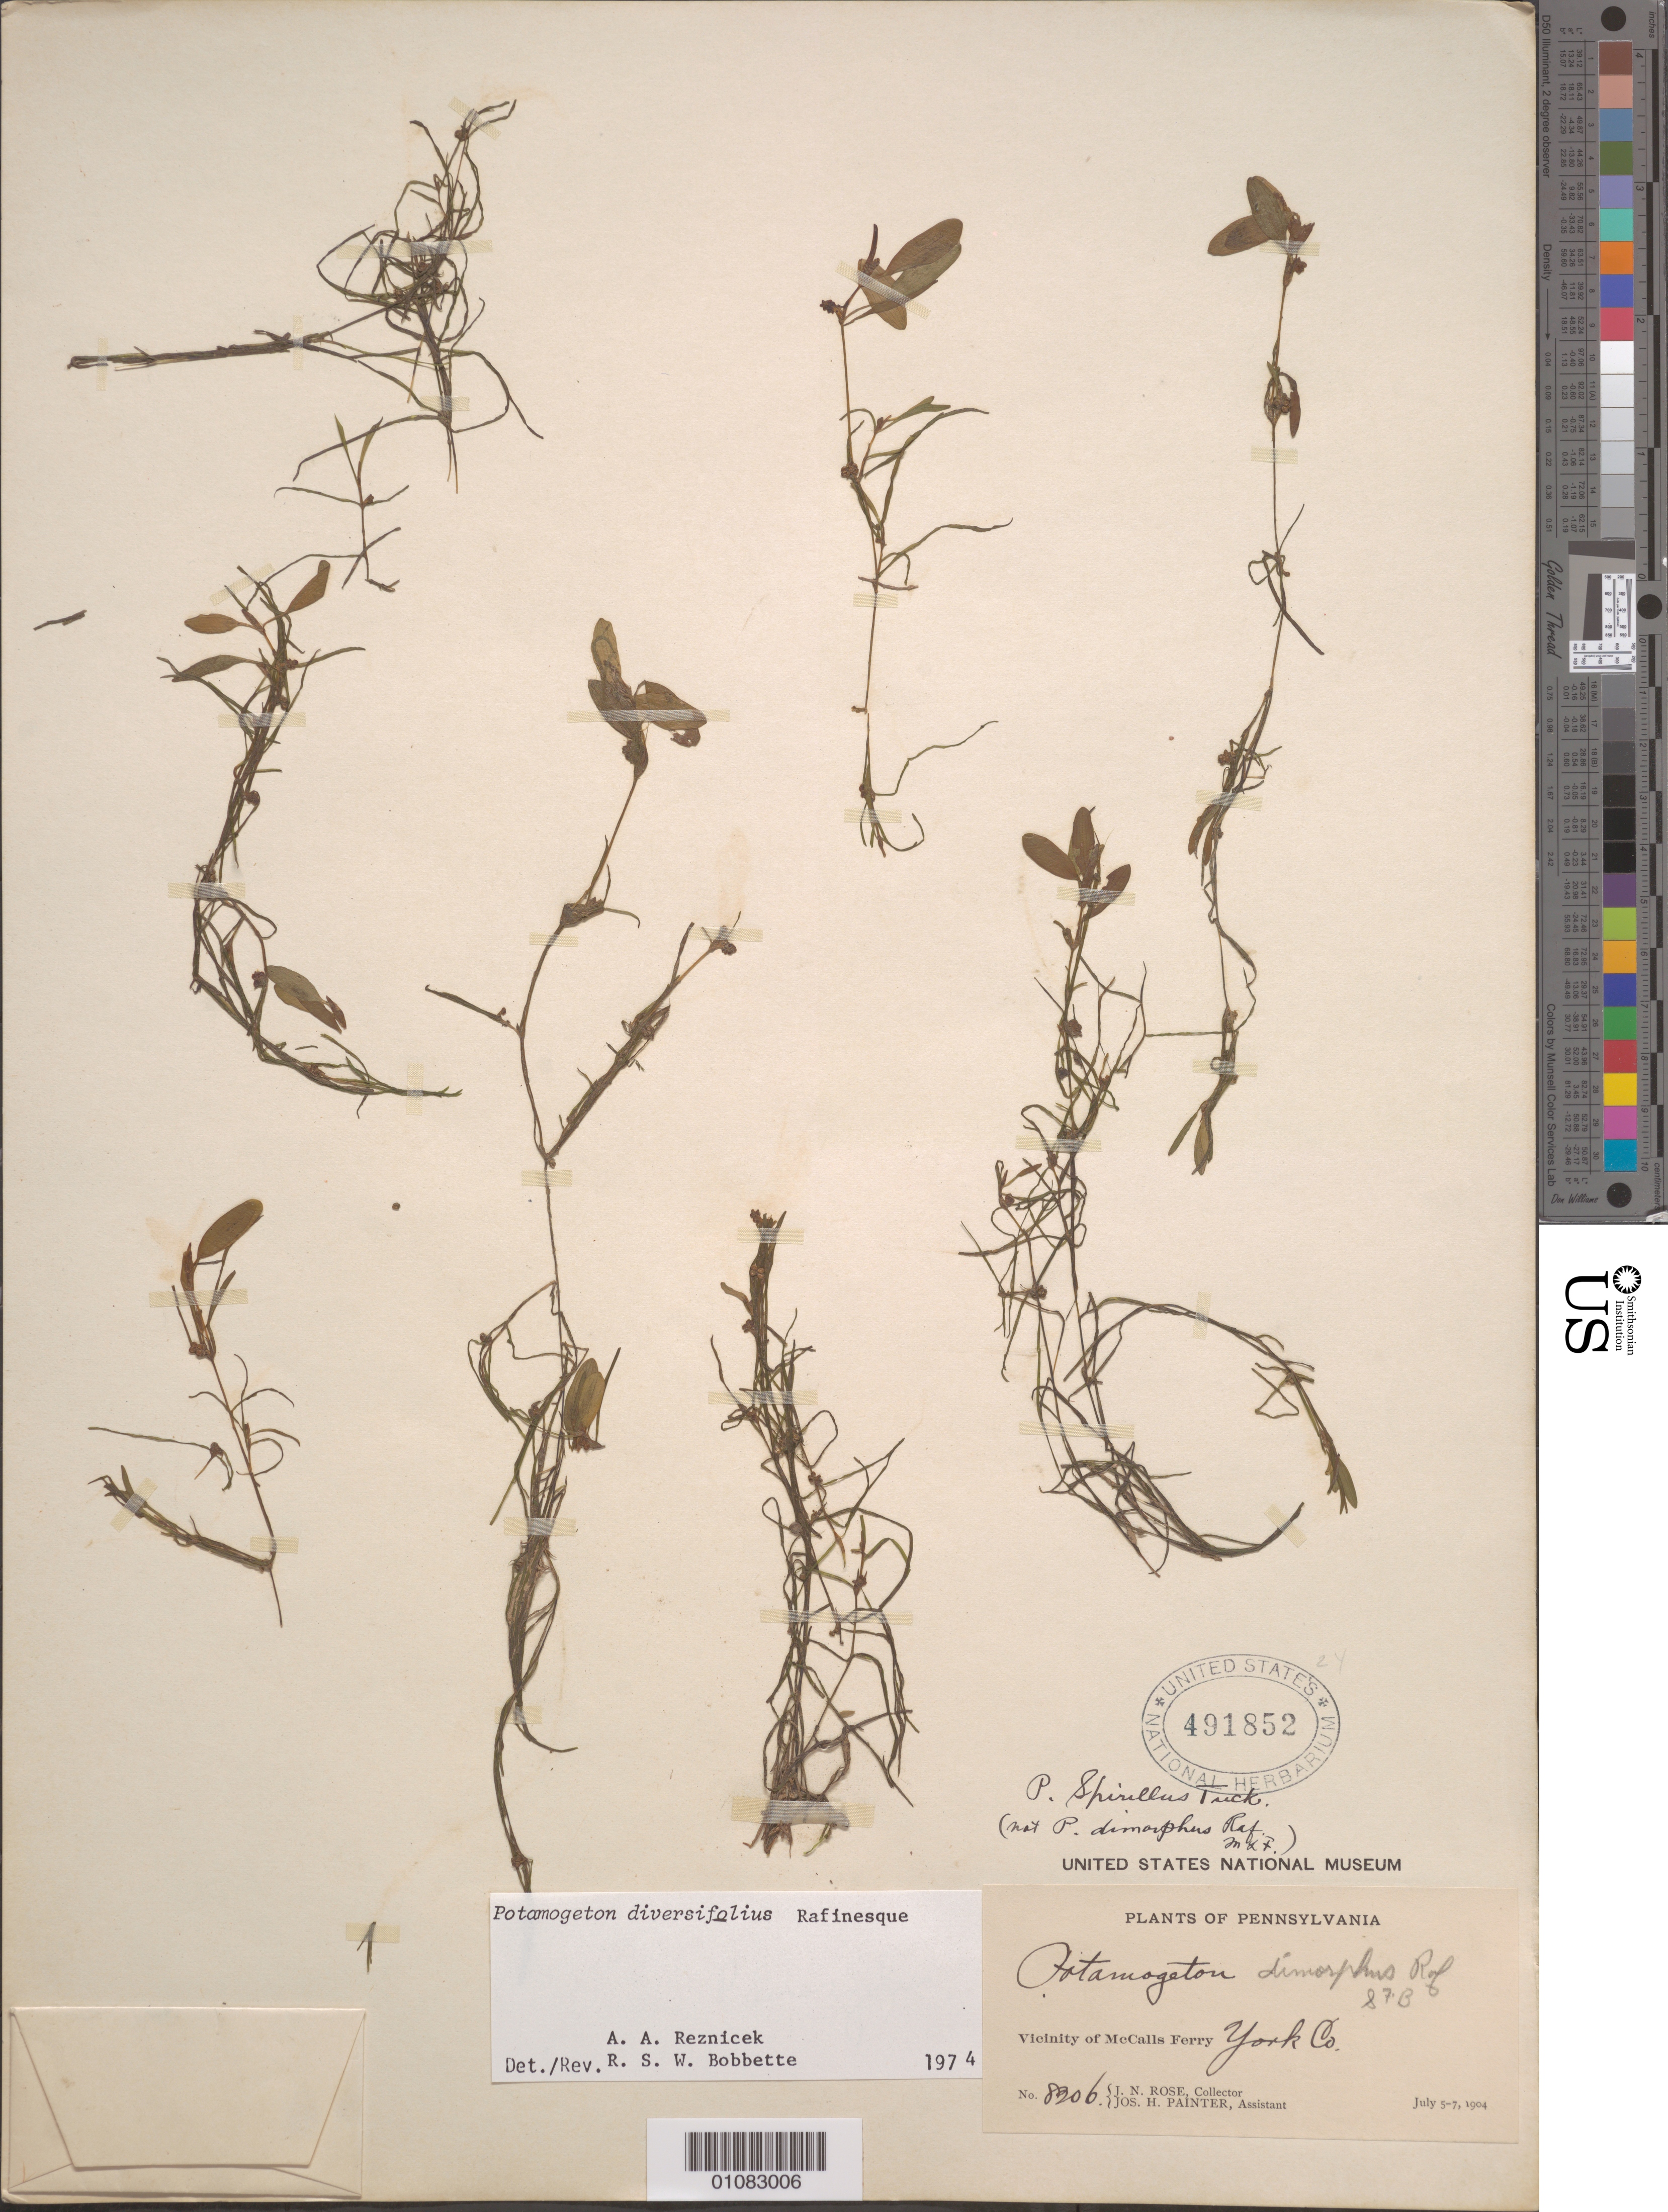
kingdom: Plantae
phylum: Tracheophyta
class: Liliopsida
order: Alismatales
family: Potamogetonaceae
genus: Potamogeton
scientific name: Potamogeton diversifolius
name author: Raf.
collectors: J. N. Rose & J. H. Painter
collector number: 8206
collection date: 1904-07-05/1904-07-07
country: United States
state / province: Pennsylvania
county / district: York County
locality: vicinity of McCalls Ferry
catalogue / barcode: US 491852